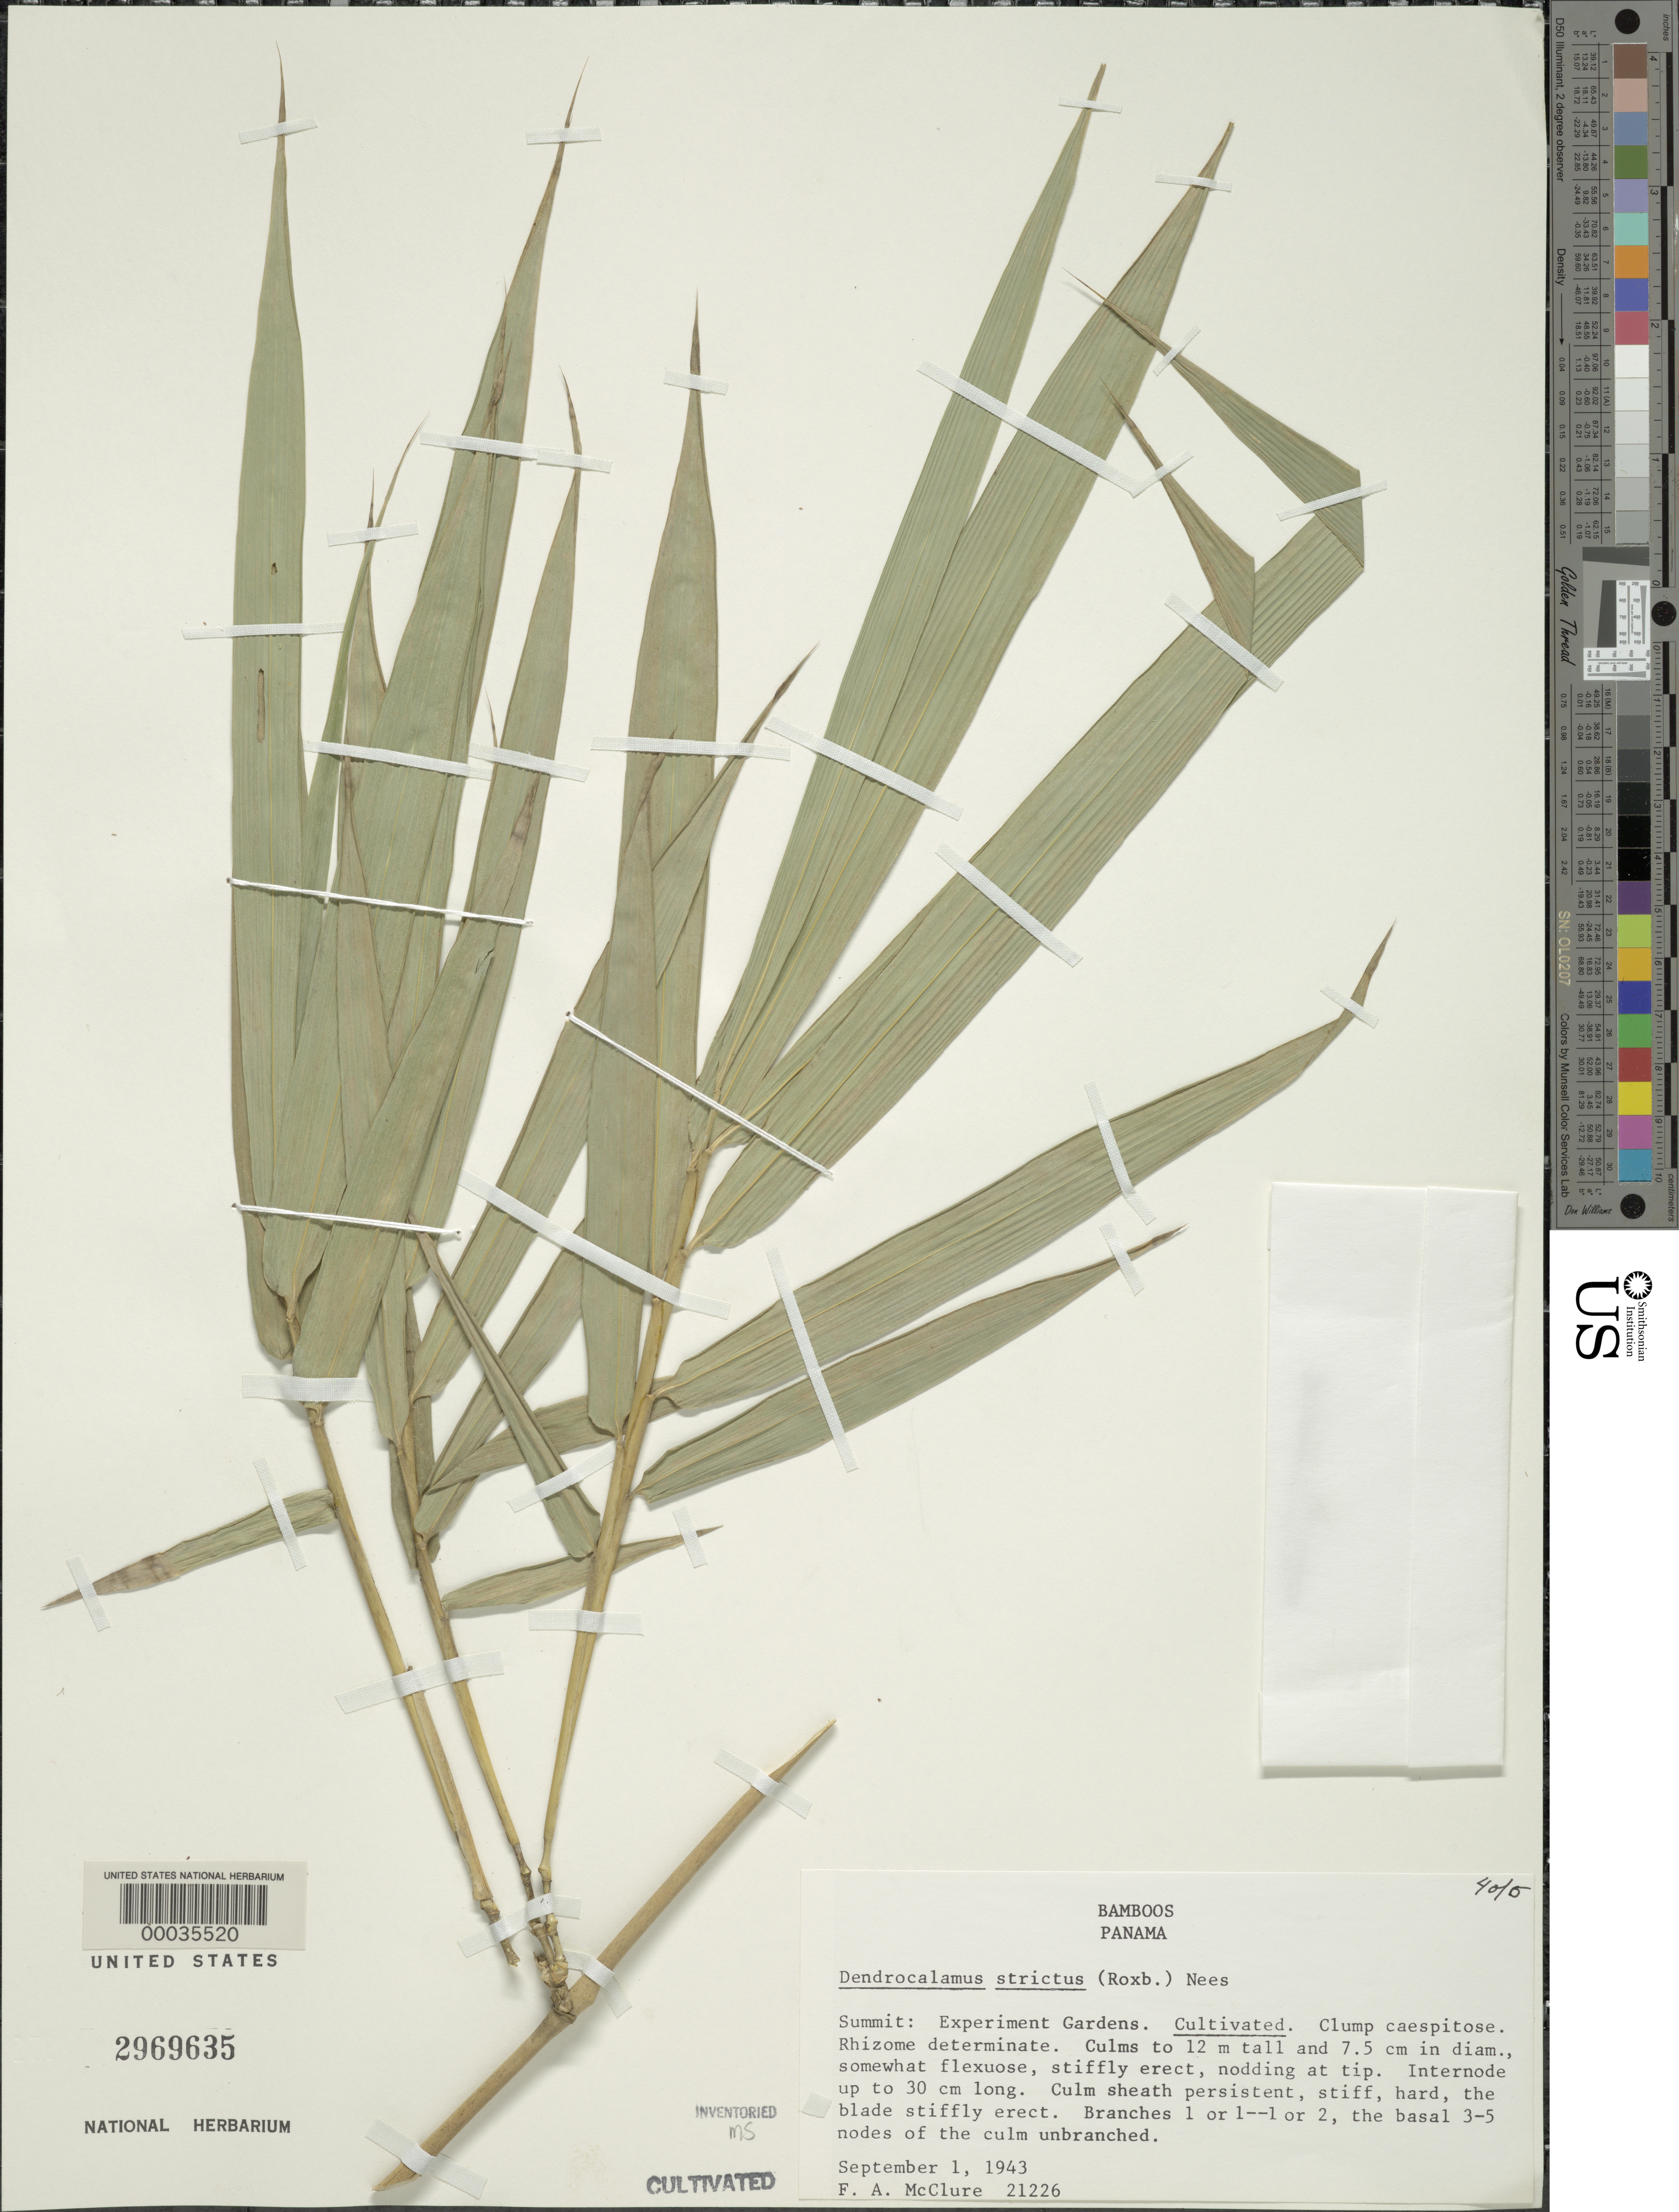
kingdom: Plantae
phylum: Tracheophyta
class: Liliopsida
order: Poales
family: Poaceae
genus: Dendrocalamus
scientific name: Dendrocalamus strictus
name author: (Roxb.) Nees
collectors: F. A. McClure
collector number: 21226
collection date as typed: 01 Sep 1943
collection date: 1943-09-01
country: Panama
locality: Esperimental Garden summit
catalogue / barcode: US 2969635